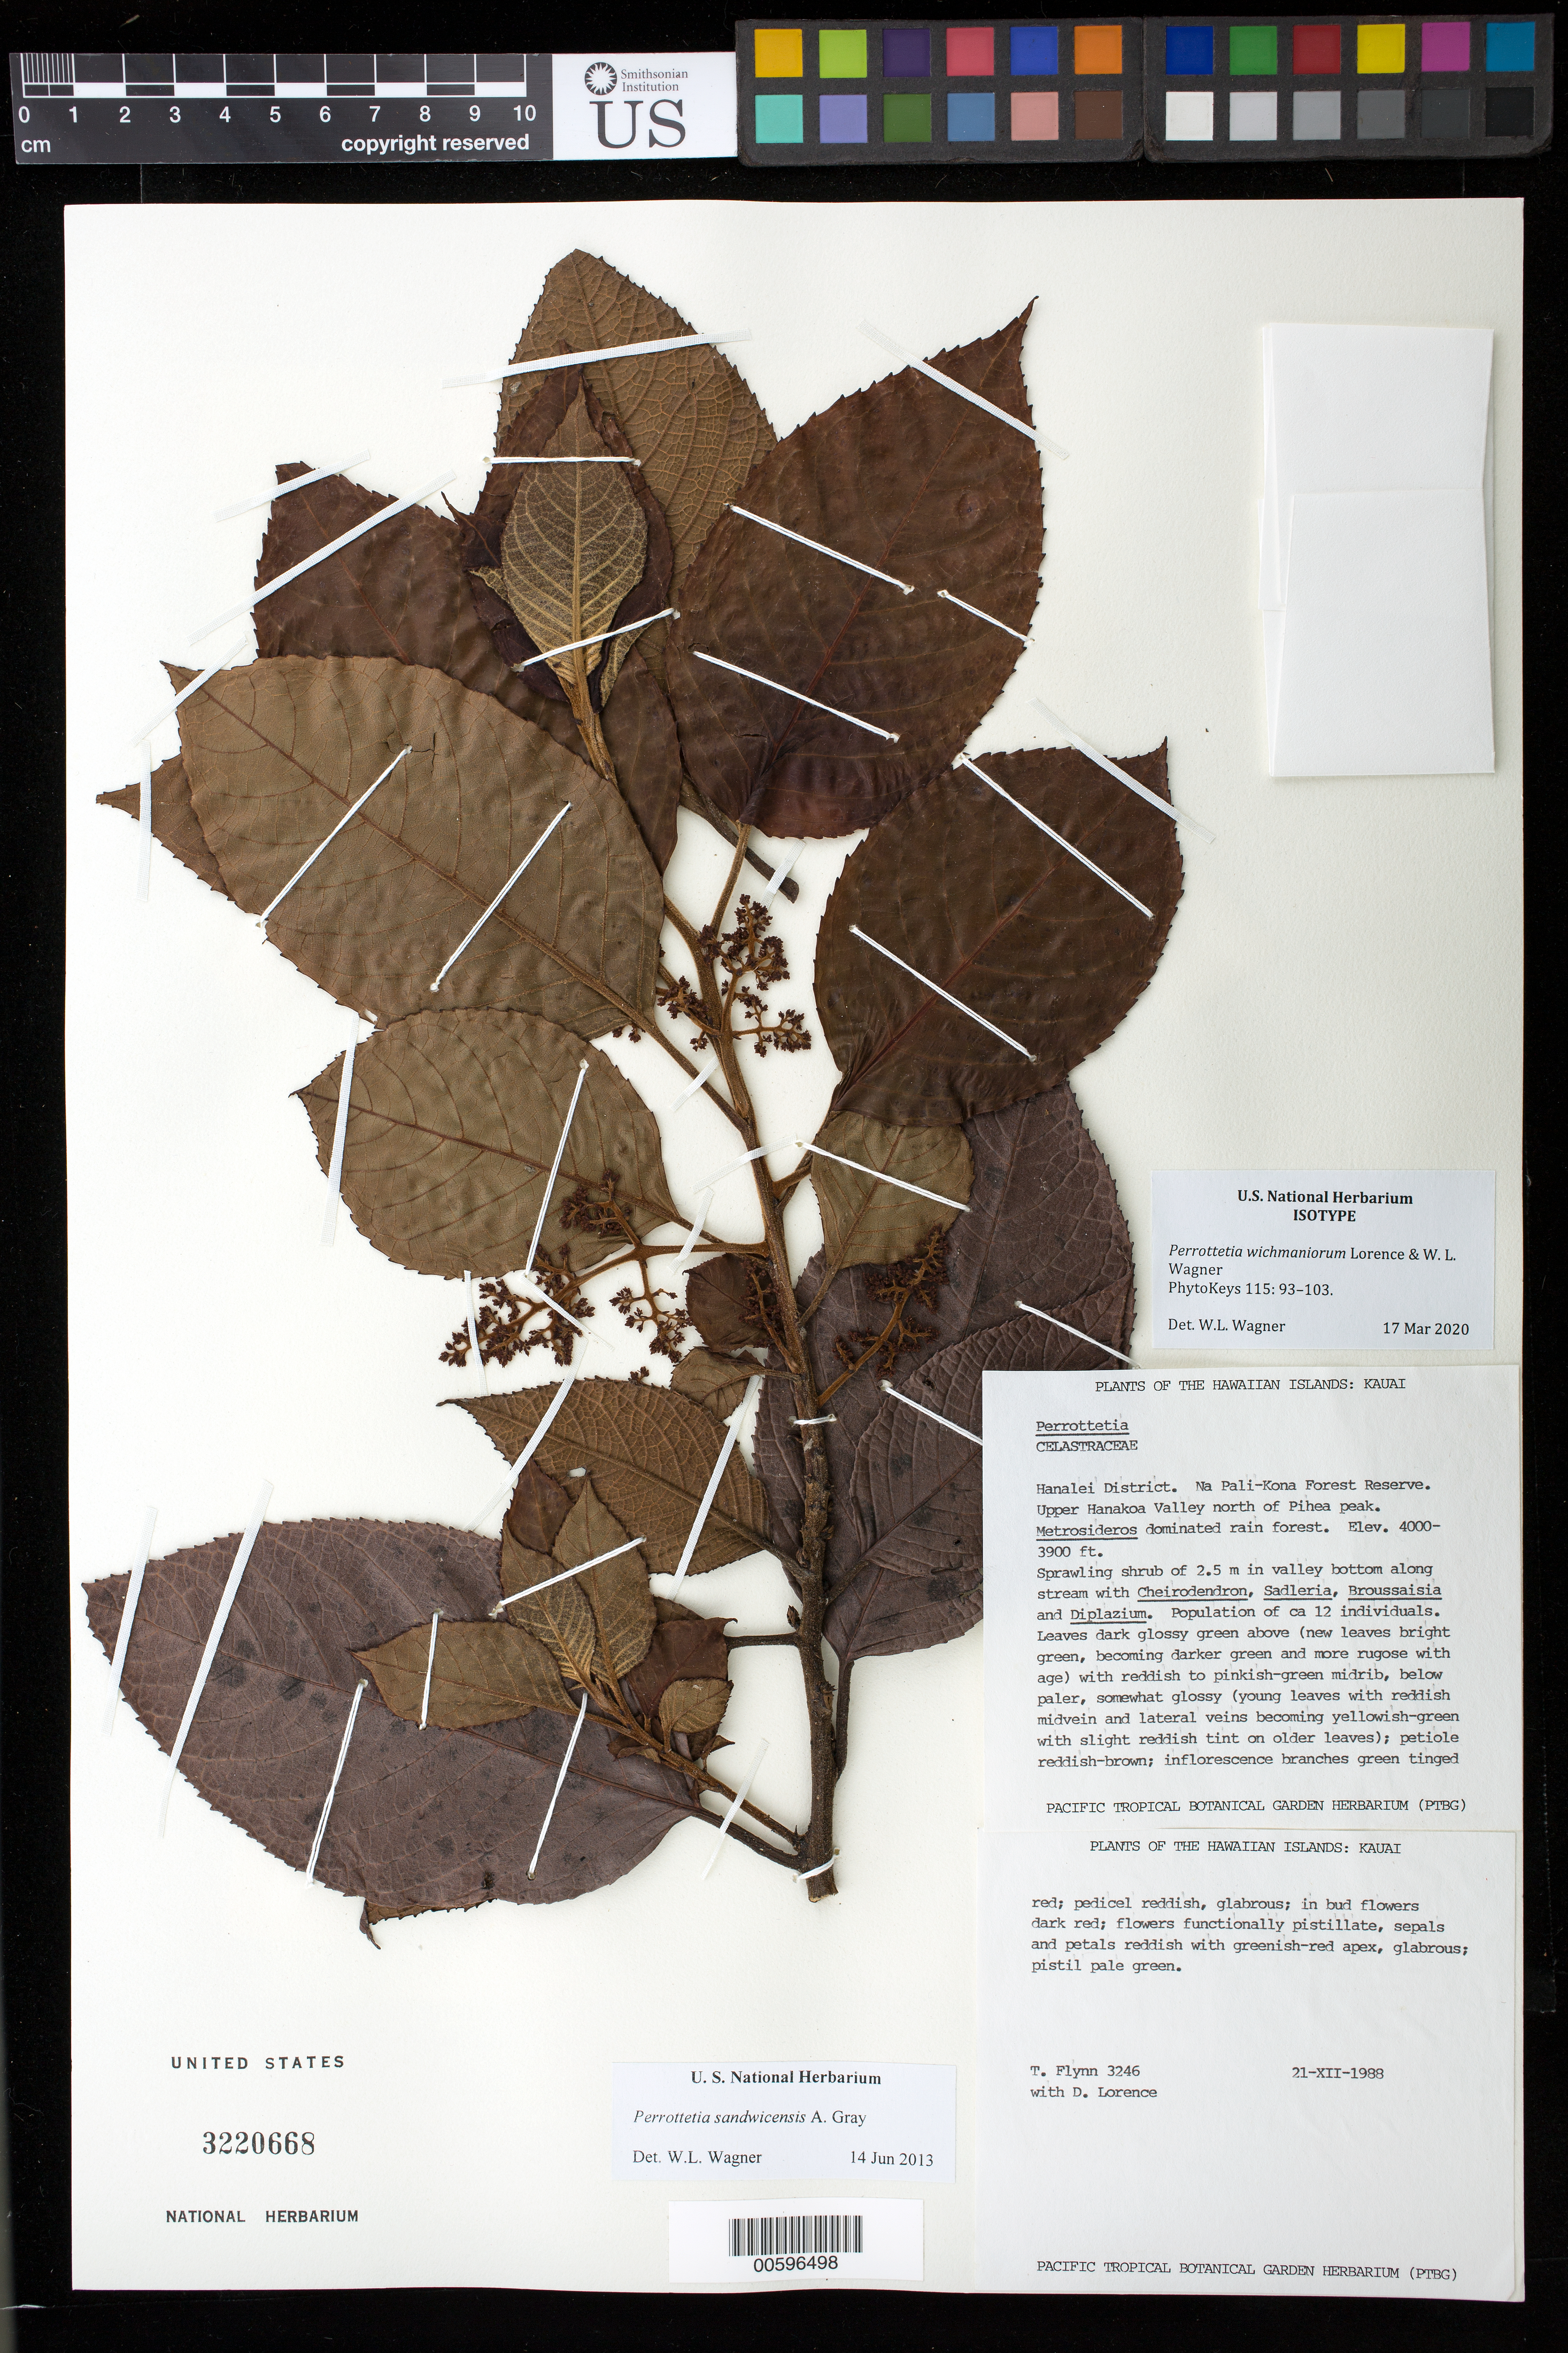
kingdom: Plantae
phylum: Tracheophyta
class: Magnoliopsida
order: Huerteales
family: Dipentodontaceae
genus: Perrottetia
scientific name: Perrottetia wichmaniorum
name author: Lorence & W.L. Wagner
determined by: Wagner, W. L., (BOT), Smithsonian Institution - National Museum of Natural History (UNITED STATES)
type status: Isotype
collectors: T. W. Flynn & D. Lorence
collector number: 3246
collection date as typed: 21 Dec 1988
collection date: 1988-12-21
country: United States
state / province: Hawaii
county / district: Kauai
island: Kaua'i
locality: Hanalei Dist. Na Pali-Kona For Res. Upper Hanakoa Valley N of Pihea peak.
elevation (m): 1189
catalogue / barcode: US 3220668